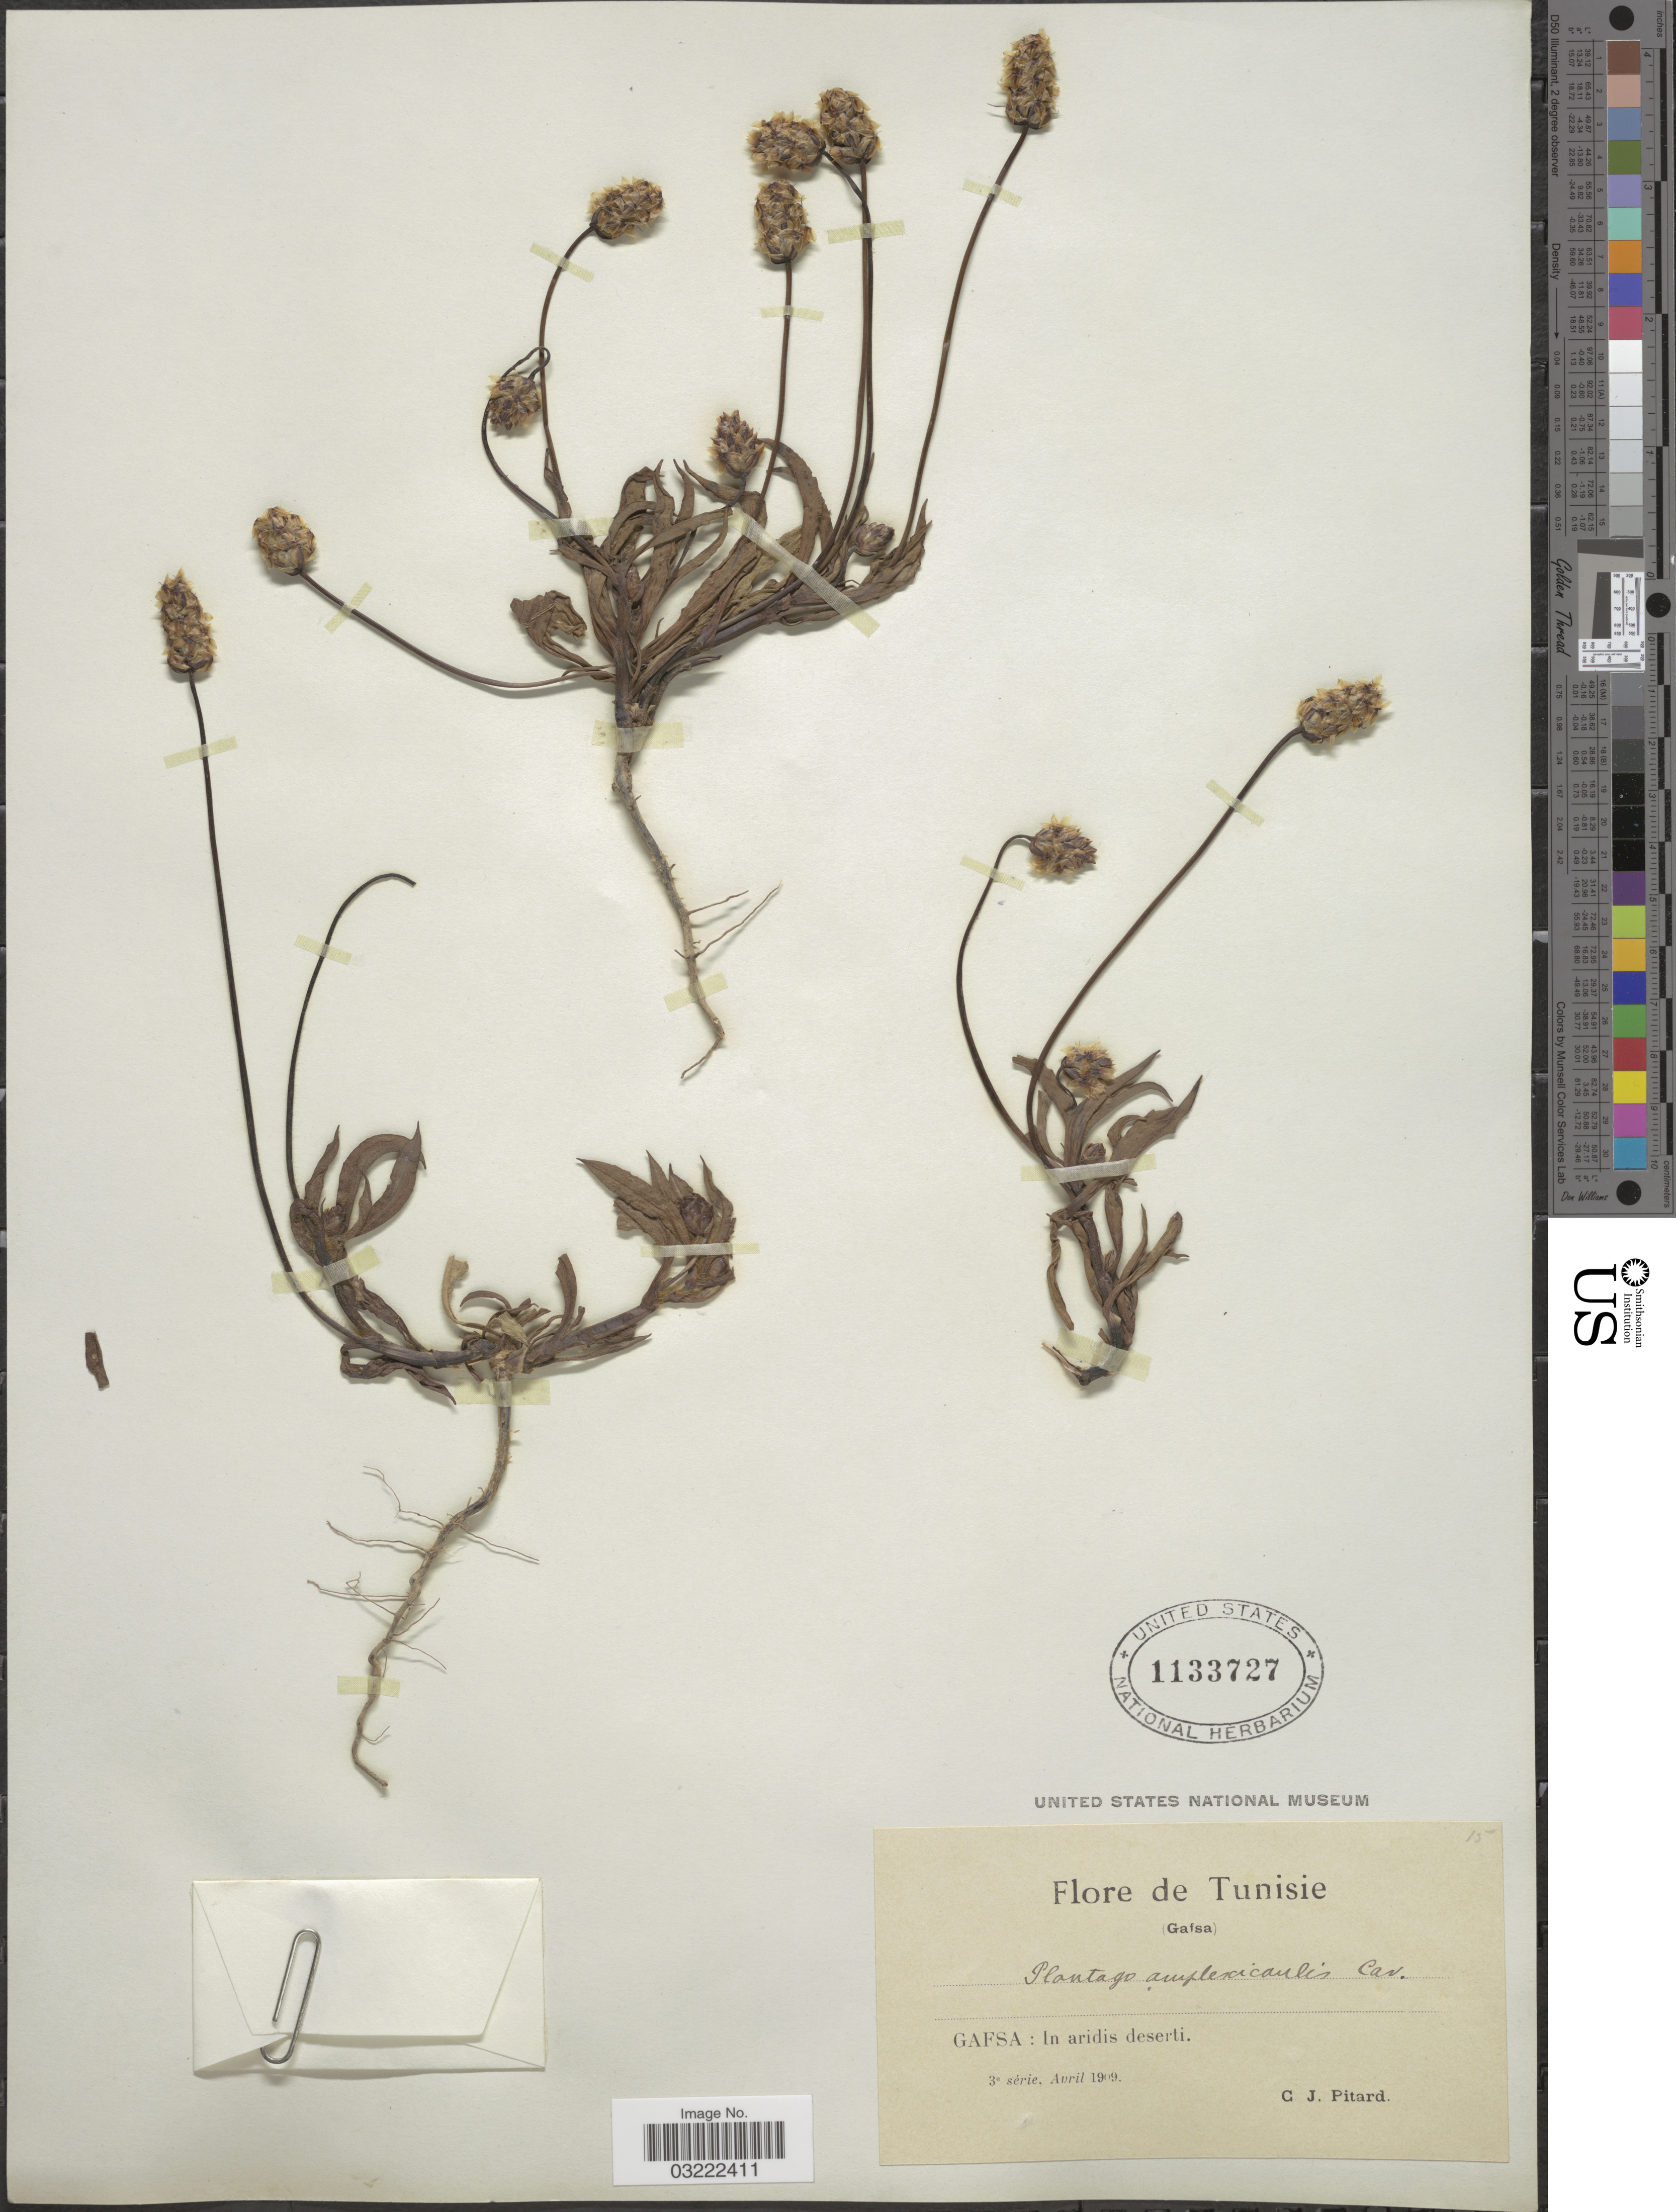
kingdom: Plantae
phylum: Tracheophyta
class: Magnoliopsida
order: Lamiales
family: Plantaginaceae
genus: Plantago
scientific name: Plantago amplexicaulis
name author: Cav.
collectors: C. Pitard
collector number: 15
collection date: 1909-04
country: Tunisia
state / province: Gafsa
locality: Tunisie.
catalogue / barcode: US 1133727